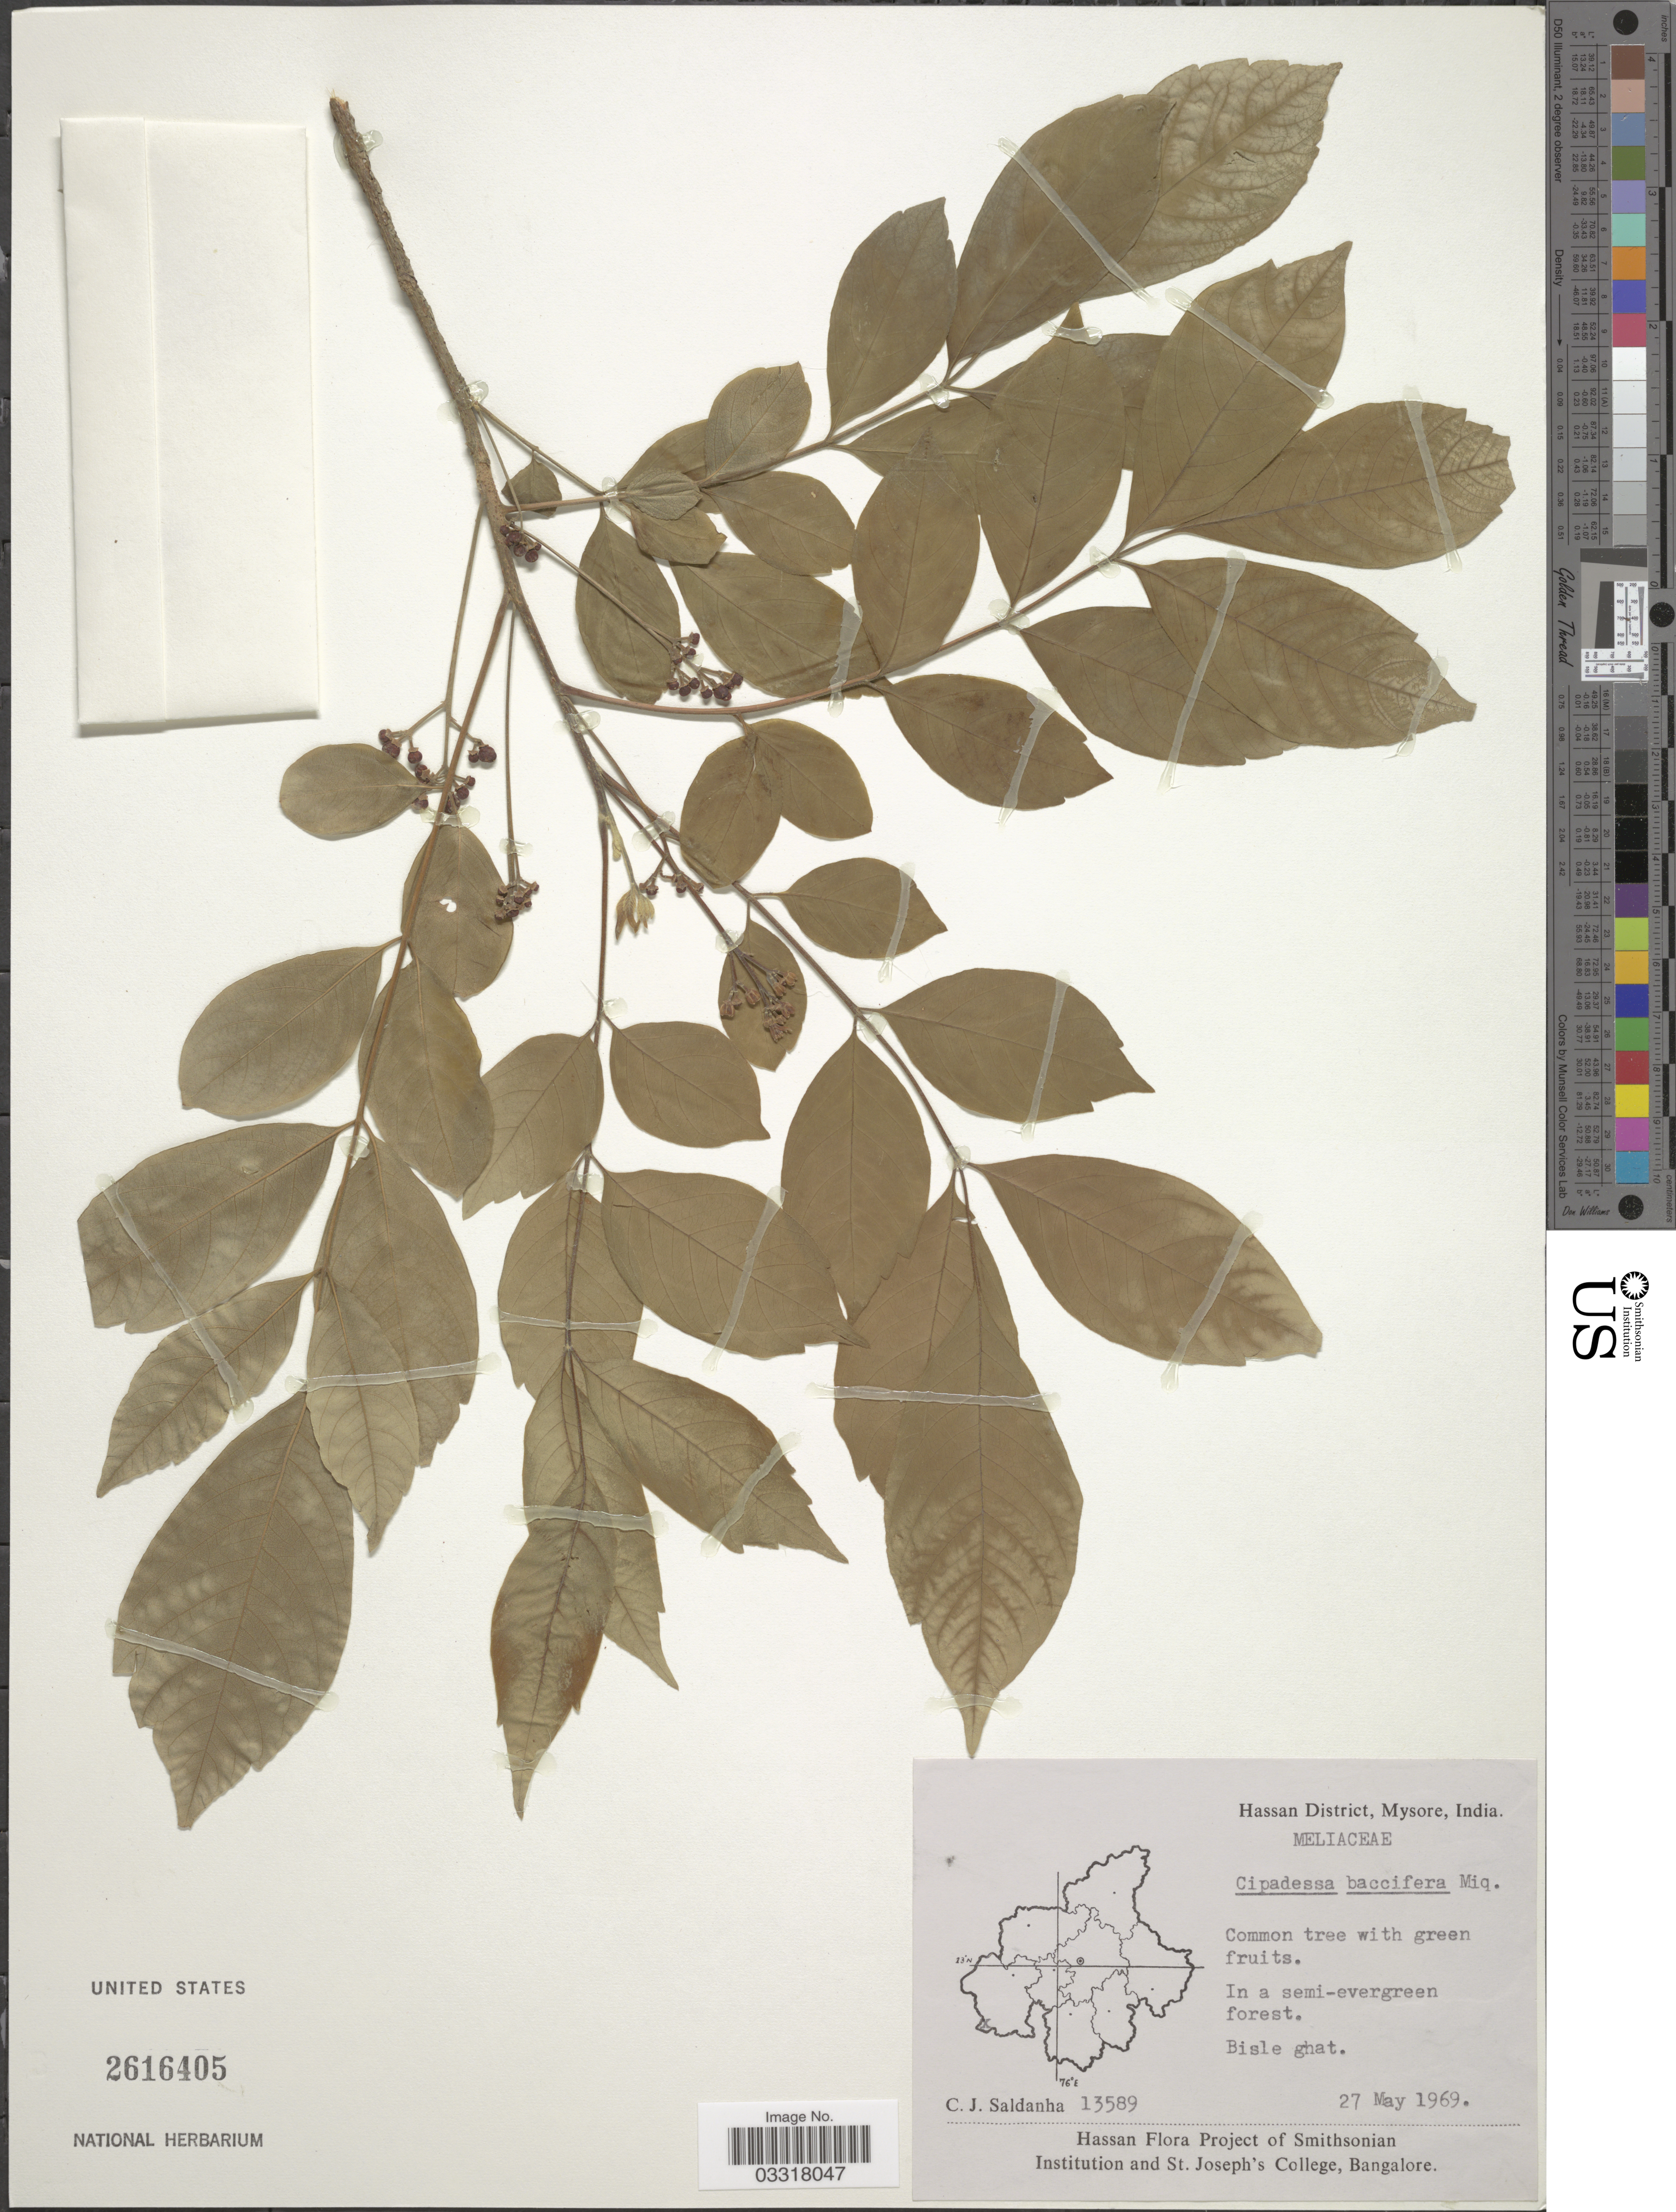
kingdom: Plantae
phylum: Tracheophyta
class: Magnoliopsida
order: Sapindales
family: Meliaceae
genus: Cipadessa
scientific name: Cipadessa baccifera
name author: Miq.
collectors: C. J. Saldanha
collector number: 13589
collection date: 1969-05-27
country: India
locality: Hassan District, Mysore. Bisle ghat.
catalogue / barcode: US 2616405